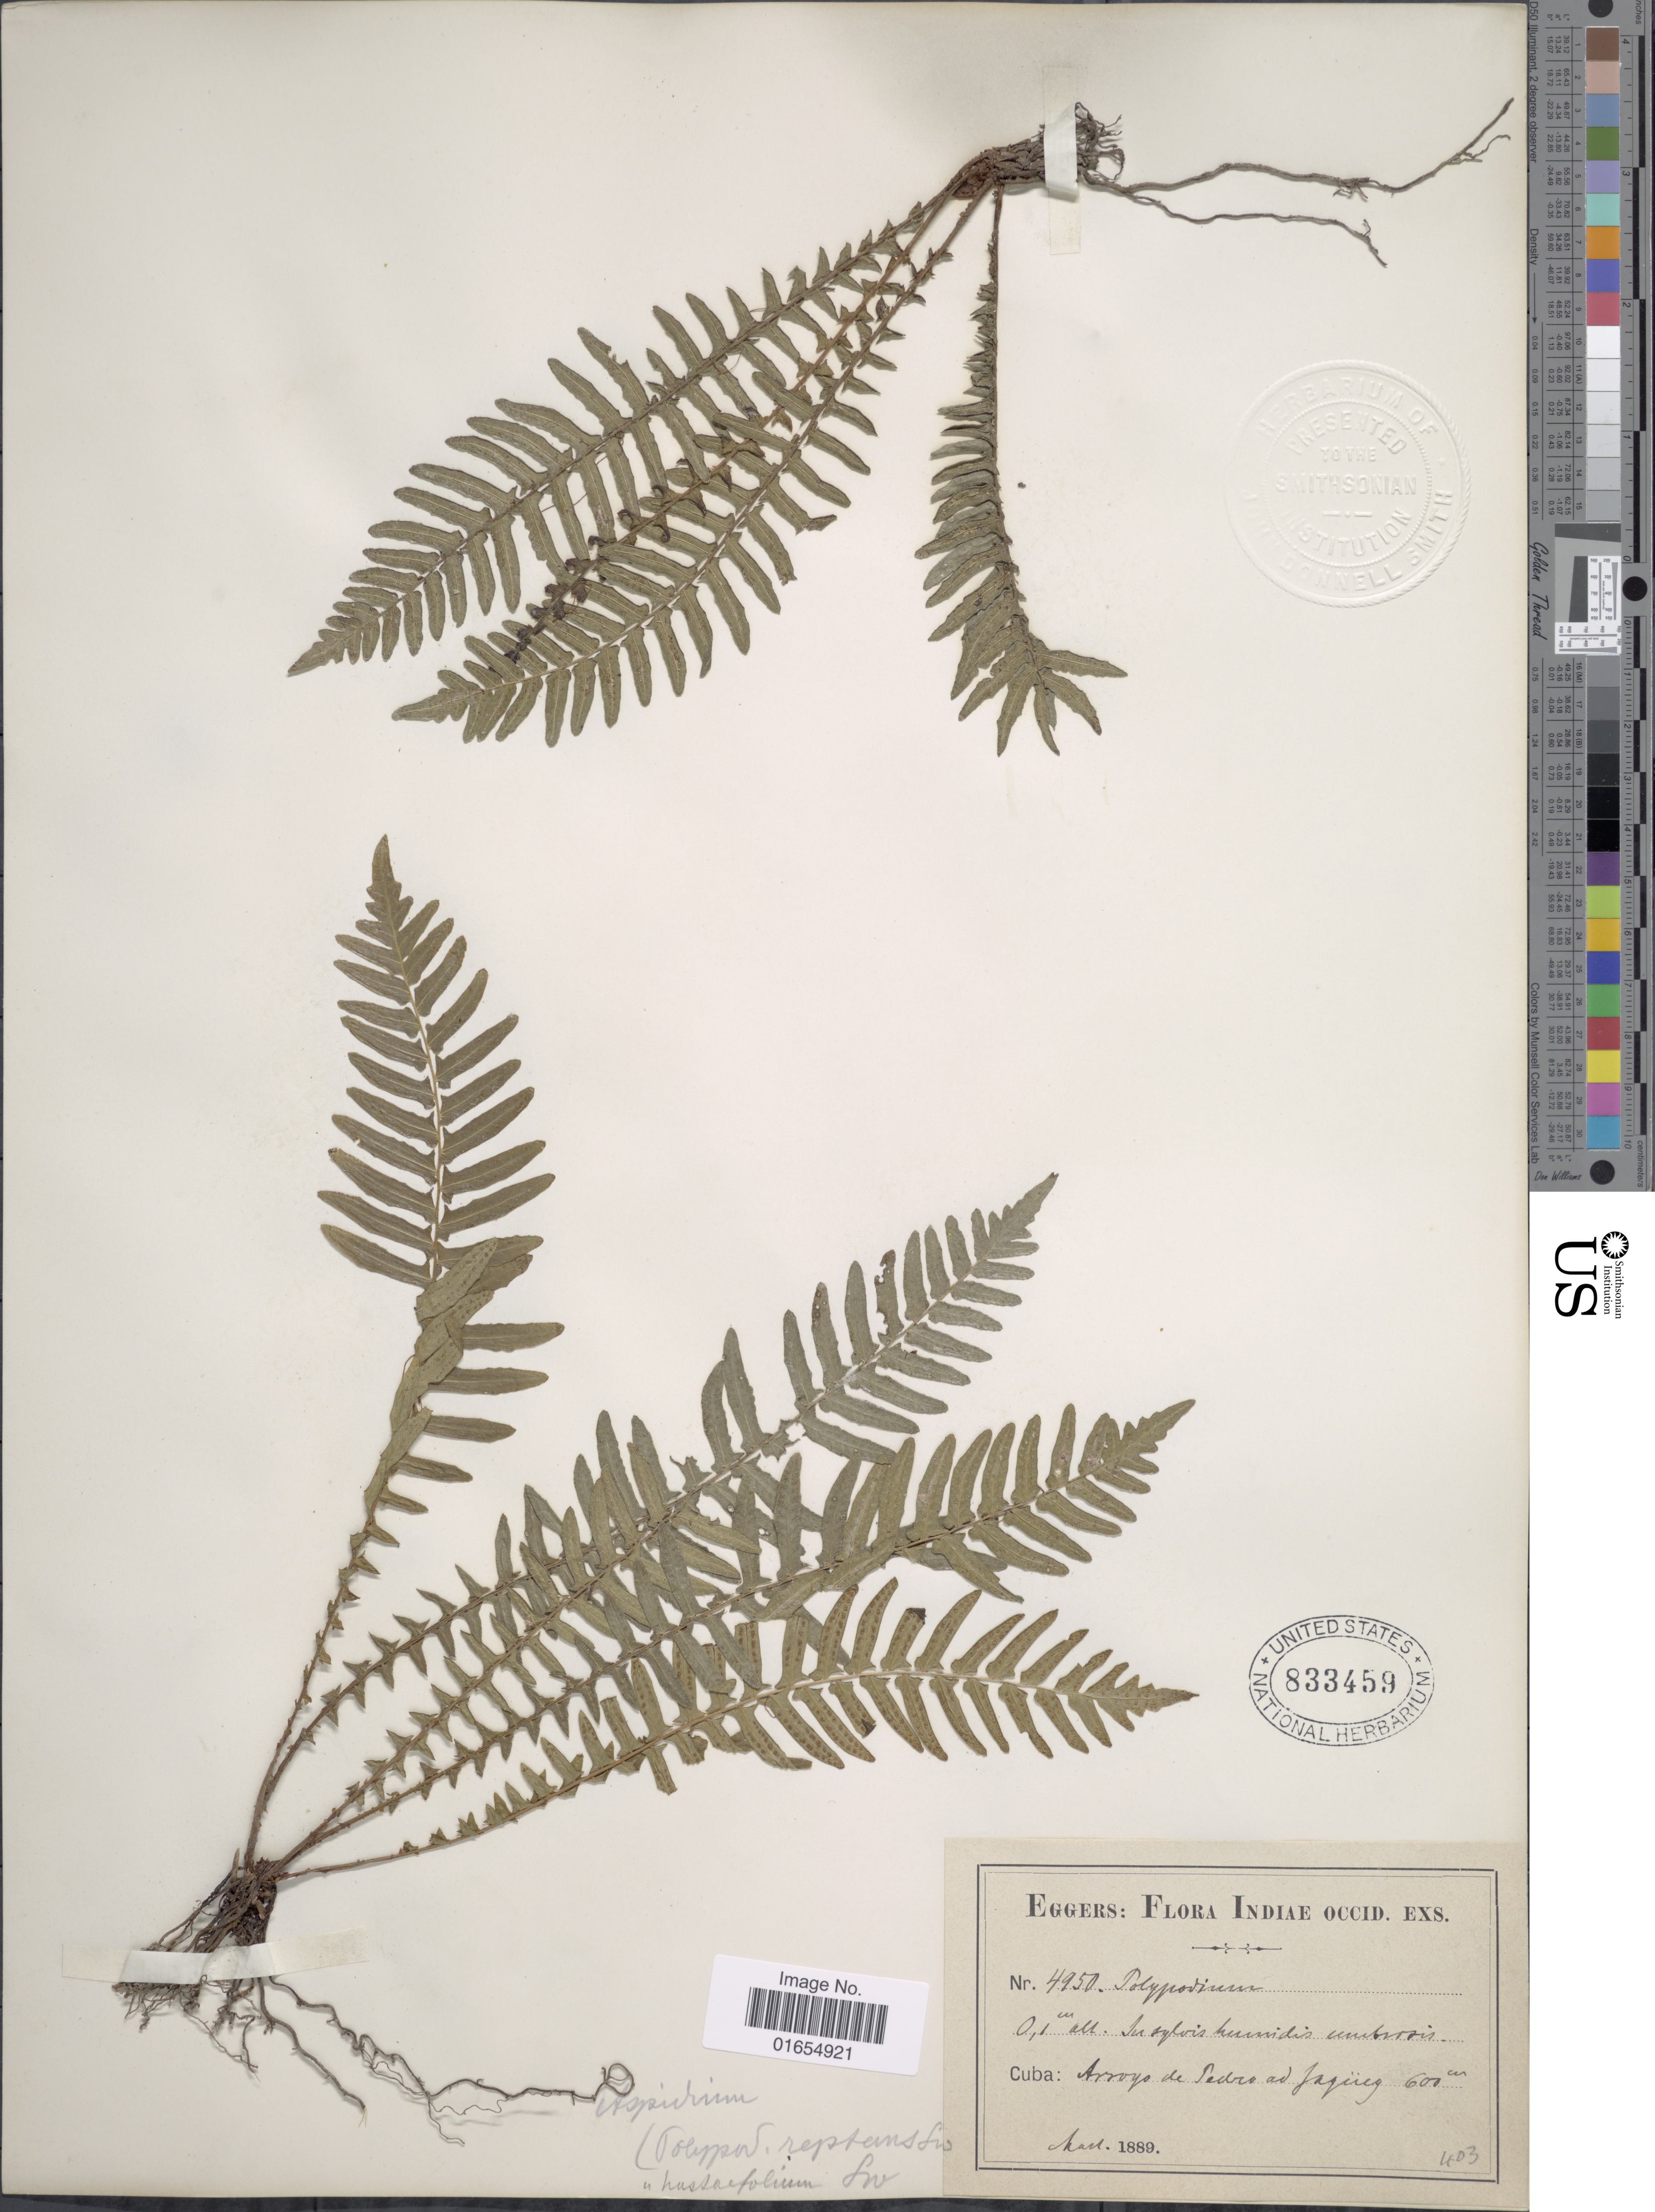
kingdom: Plantae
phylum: Tracheophyta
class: Polypodiopsida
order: Polypodiales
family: Thelypteridaceae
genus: Goniopteris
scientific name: Goniopteris sagittata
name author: (Sw.) Pic. Serm.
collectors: -. Eggers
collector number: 4950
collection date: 1889-03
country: Cuba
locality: Arroyo de Pedro ad Jagüey.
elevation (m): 600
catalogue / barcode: US 833459